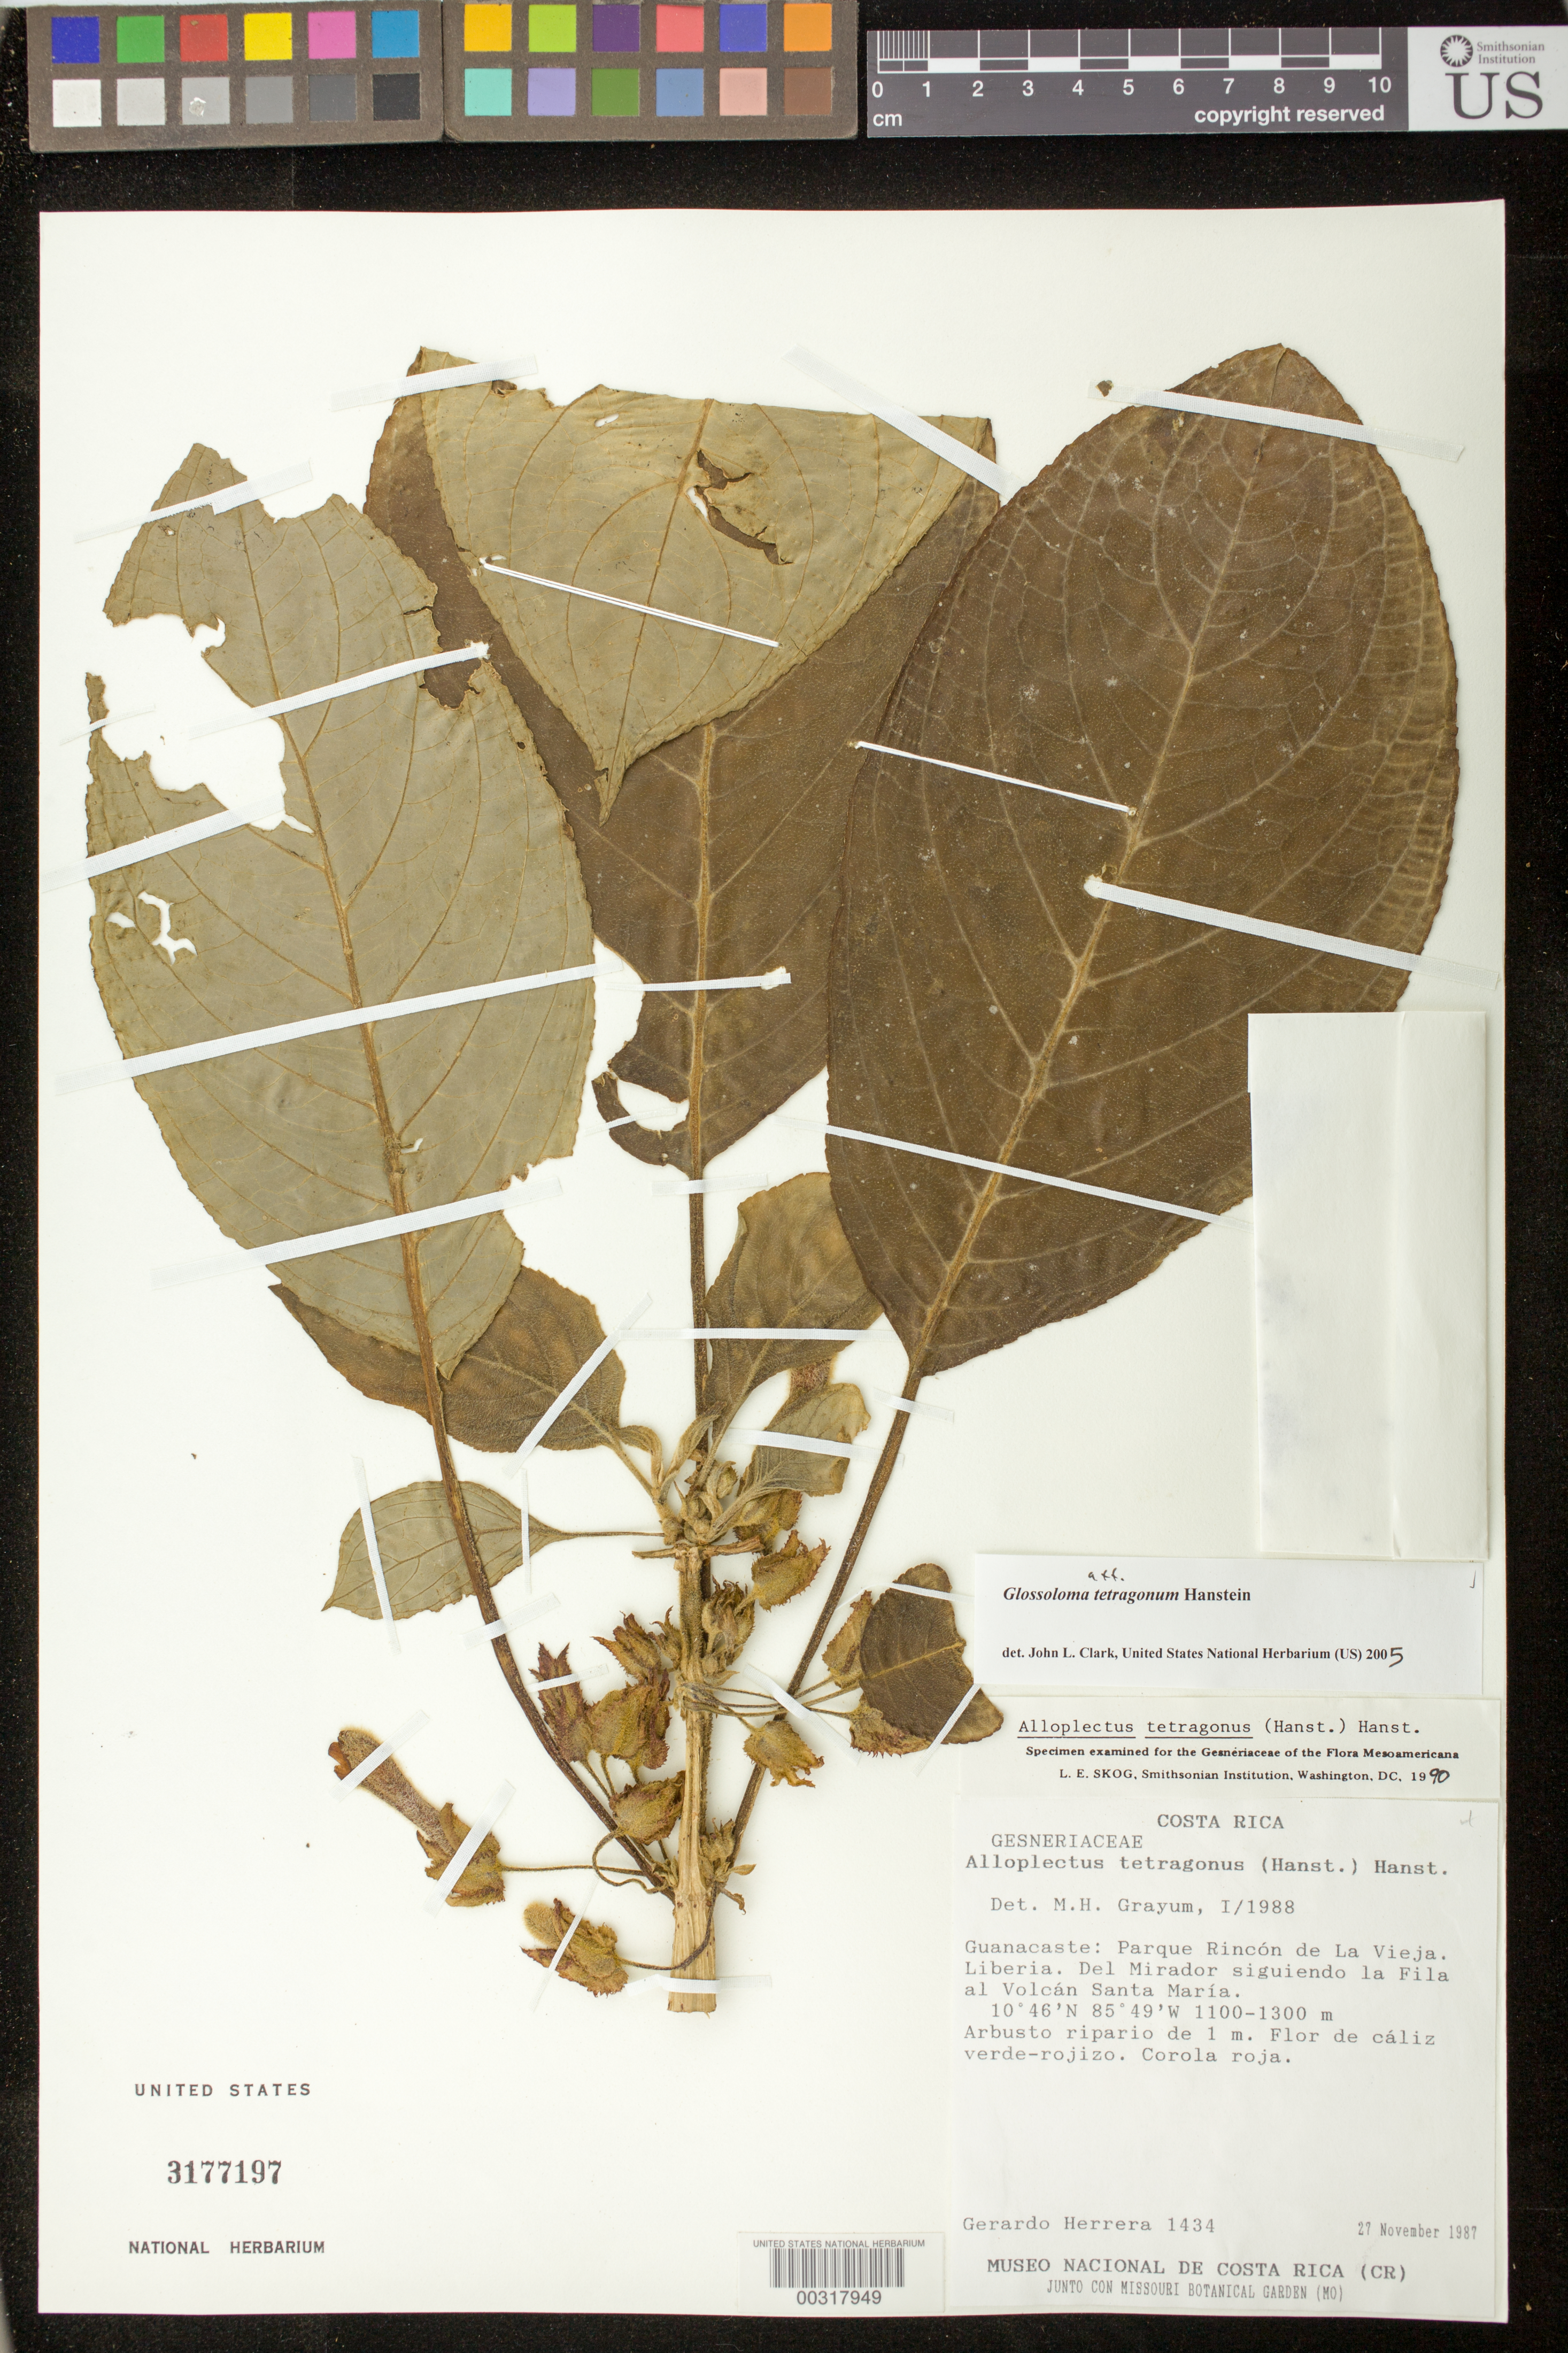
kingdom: Plantae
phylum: Tracheophyta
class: Magnoliopsida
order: Lamiales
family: Gesneriaceae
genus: Glossoloma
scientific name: Glossoloma tetragonum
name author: Hanst.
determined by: Clark, J. L., (SEL), The Marie Selby Botanical Garden (UNITED STATES)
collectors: G. Herrera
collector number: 1434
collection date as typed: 27 Nov 1987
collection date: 1987-11-27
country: Costa Rica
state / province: Guanacaste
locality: Parque Rincon de la Vieja, Liberia, Del Mirador siguiendo la Fila al Volcan Santa Maria.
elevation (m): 1100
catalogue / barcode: US 3177197